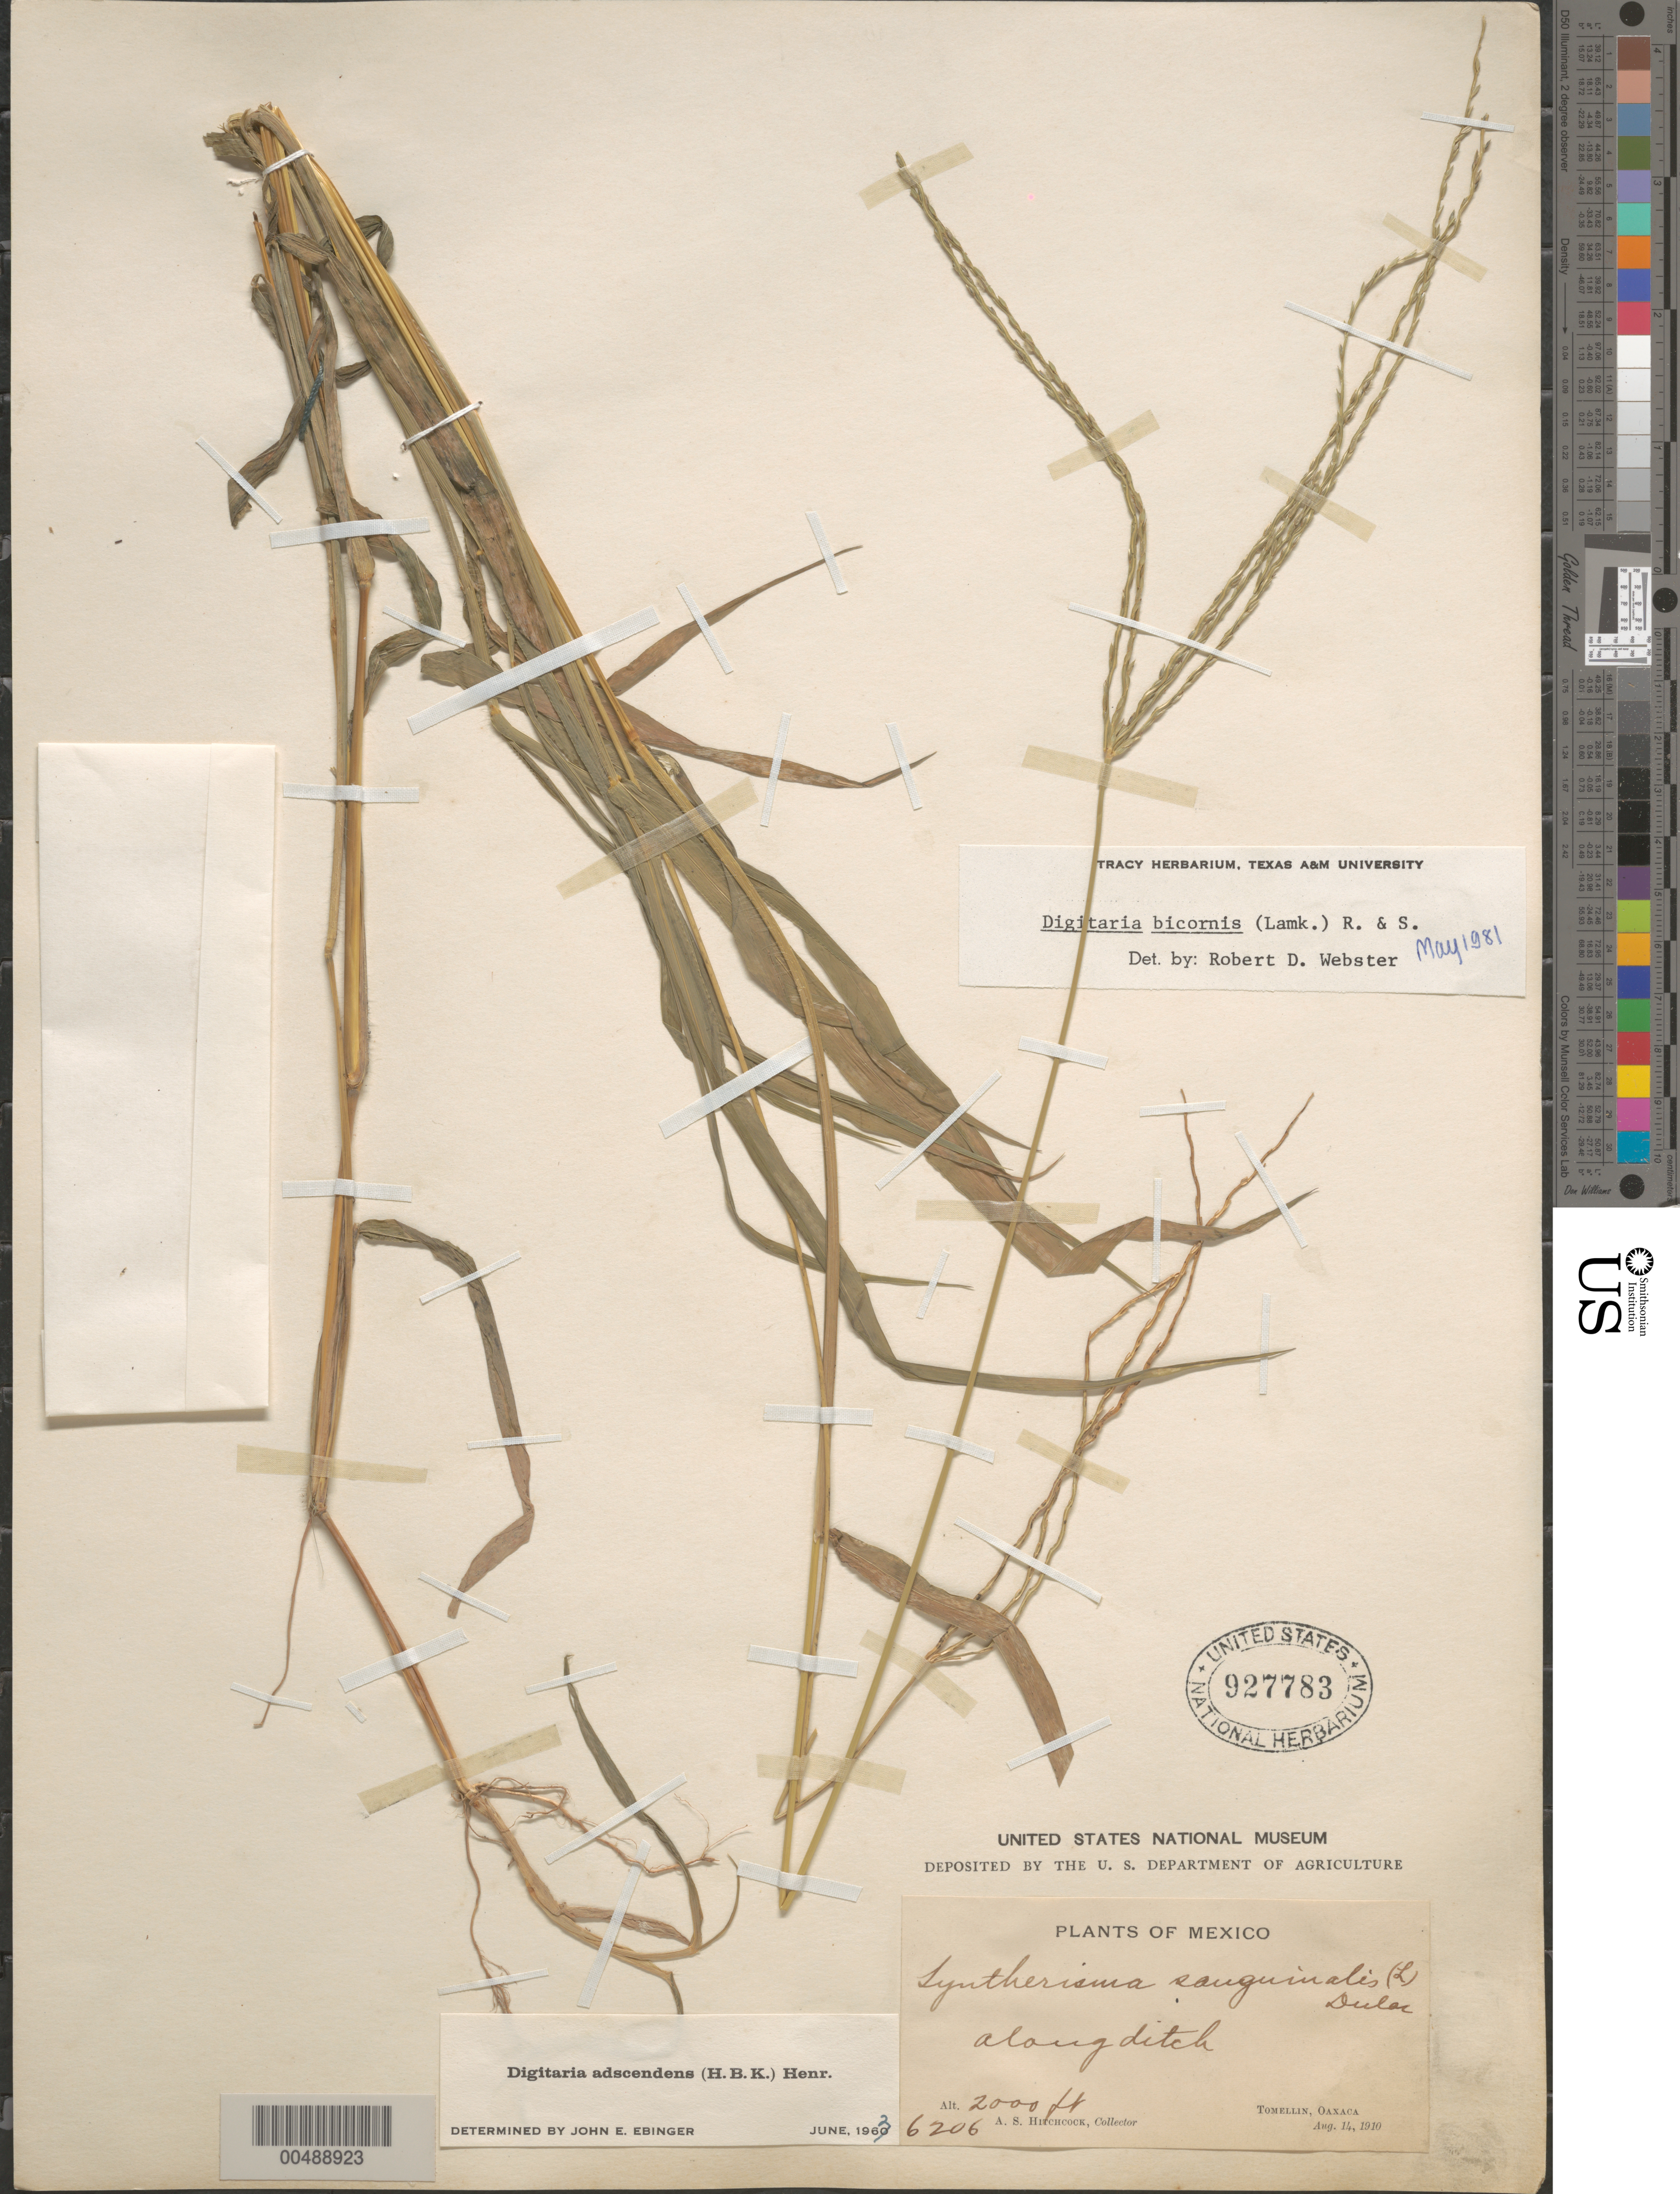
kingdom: Plantae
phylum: Tracheophyta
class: Liliopsida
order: Poales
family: Poaceae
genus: Digitaria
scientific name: Digitaria bicornis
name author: (Lam.) Roem. & Schult.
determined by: Webster, Robert D.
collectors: A. S. Hitchcock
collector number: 6206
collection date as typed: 14 Aug 1910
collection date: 1910-08-14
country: Mexico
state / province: Oaxaca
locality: Tomellin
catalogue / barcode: US 927783